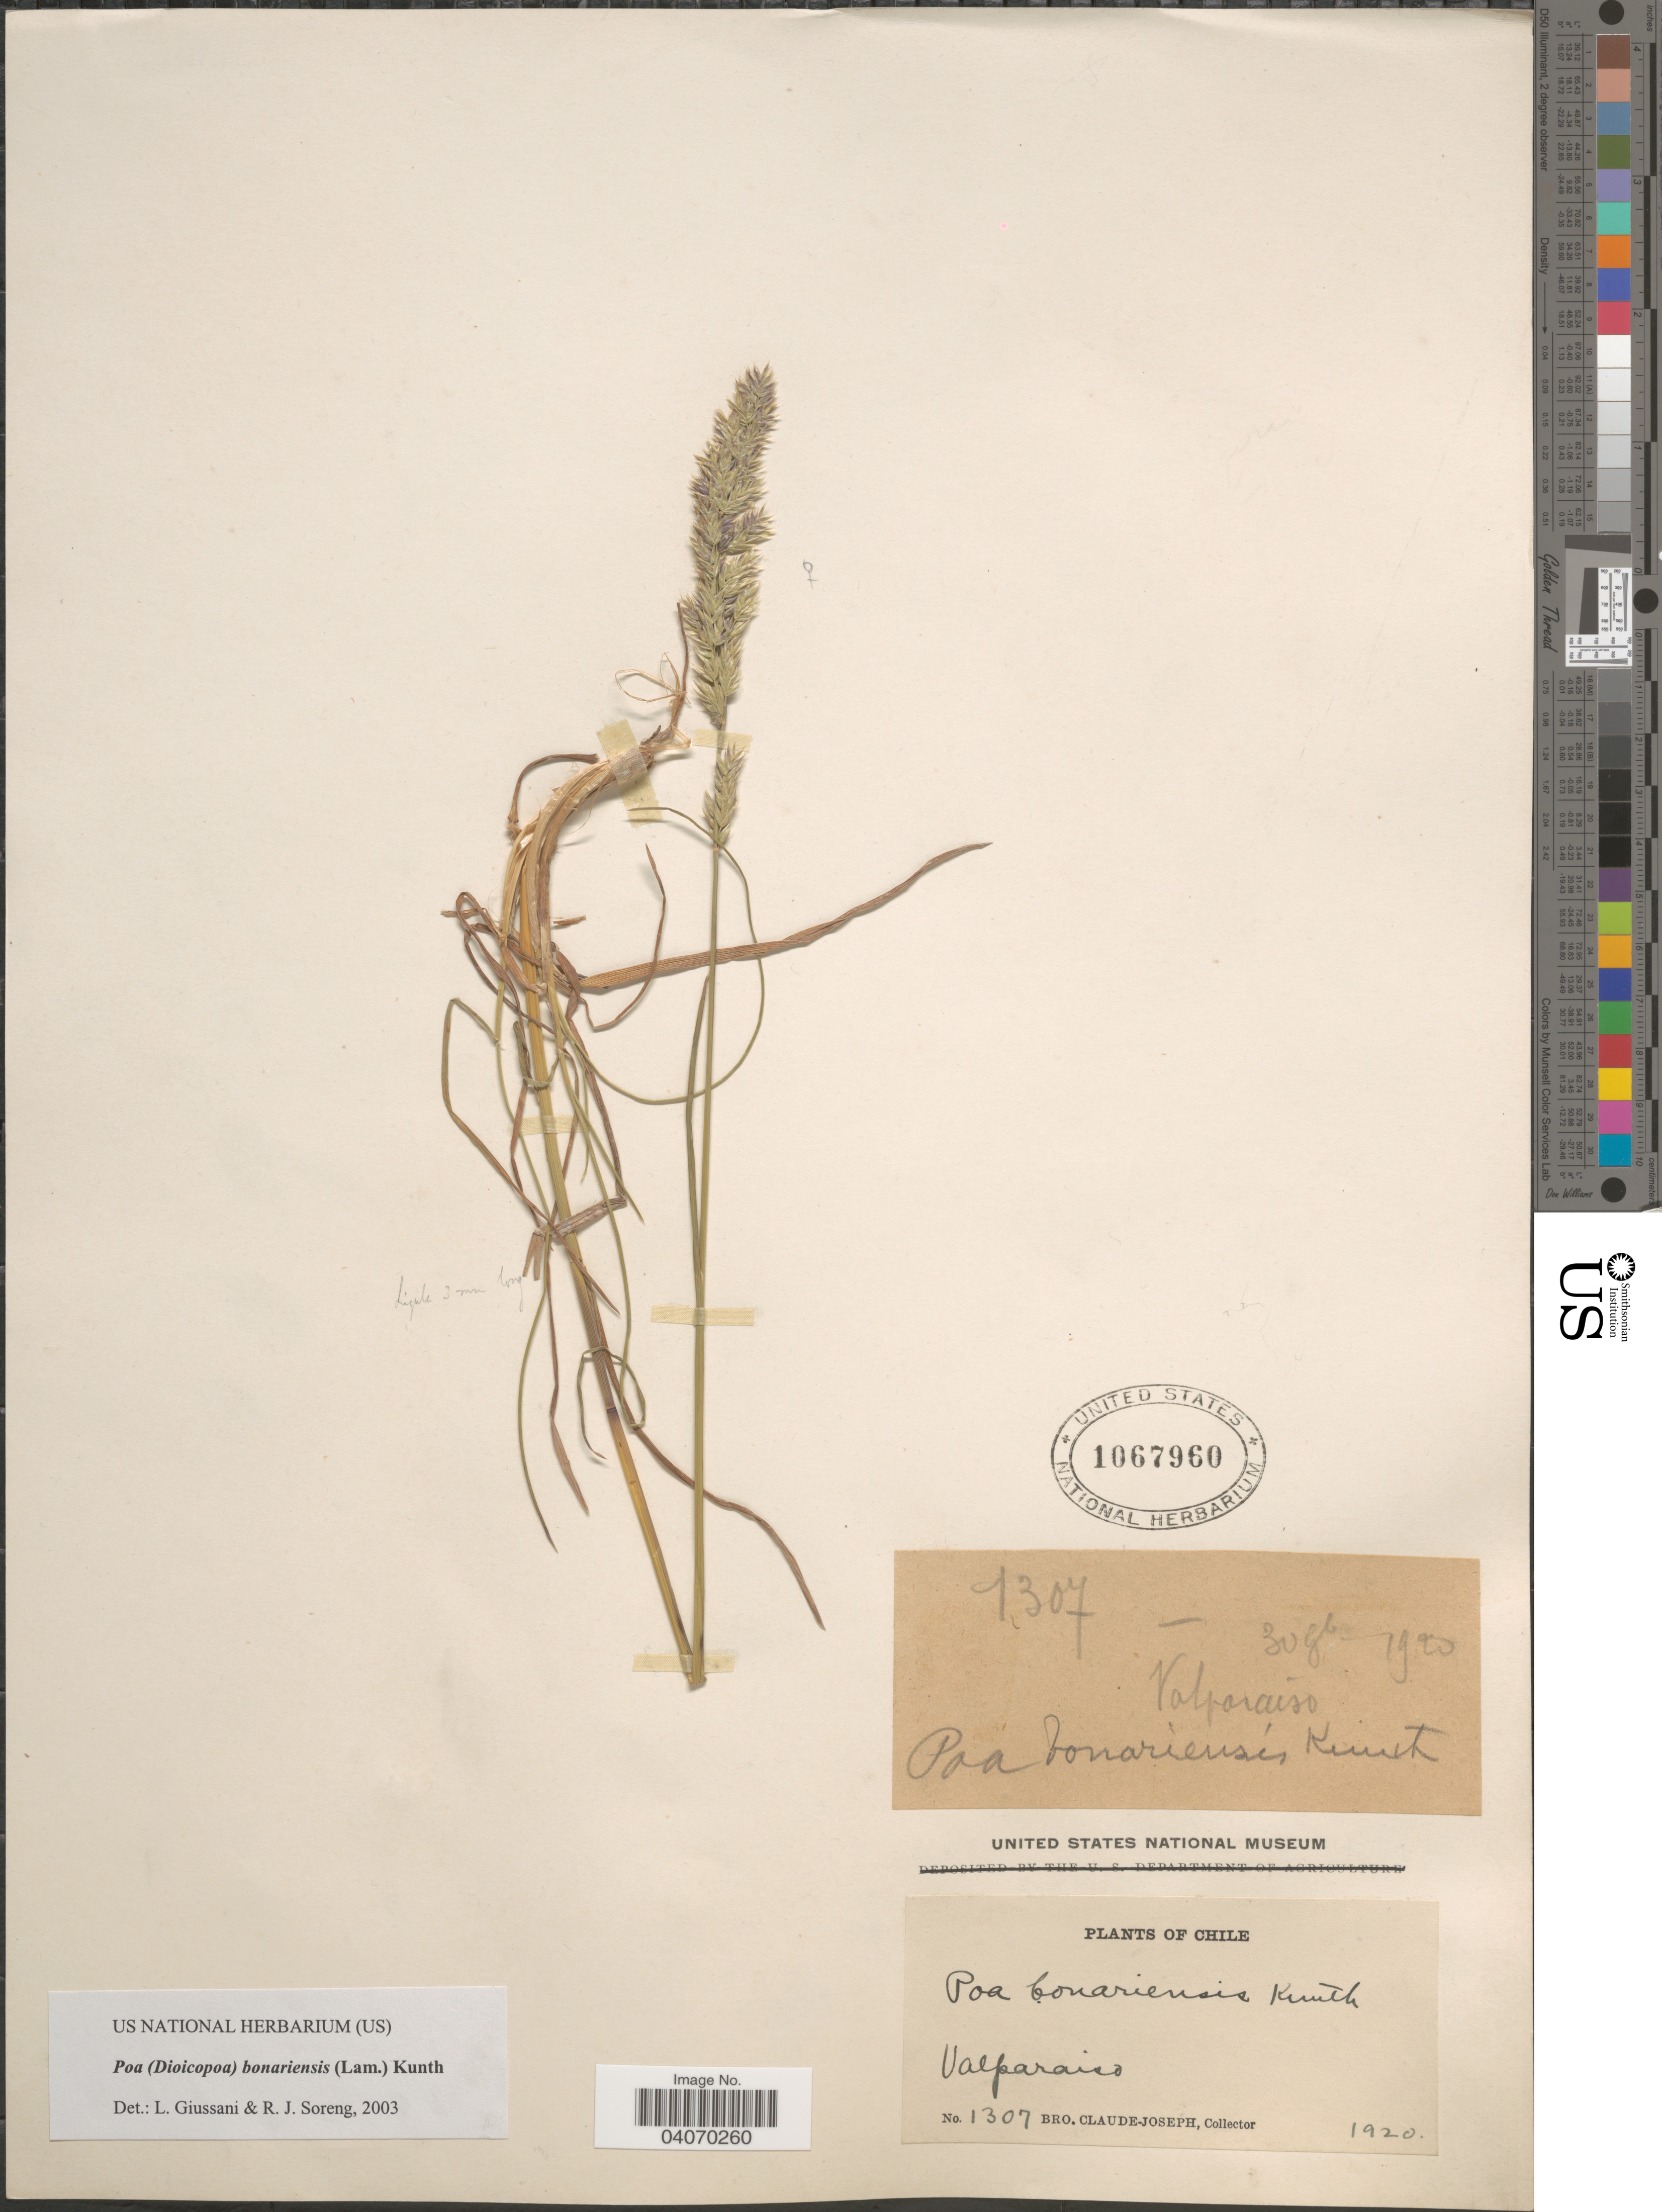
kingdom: Plantae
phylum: Tracheophyta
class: Liliopsida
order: Poales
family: Poaceae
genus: Poa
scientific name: Poa bonariensis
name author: (Lam.) Kunth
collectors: Bro. Claude-Joseph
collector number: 1307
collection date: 1920-11-30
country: Chile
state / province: Valparaíso (V)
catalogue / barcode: US 1067960